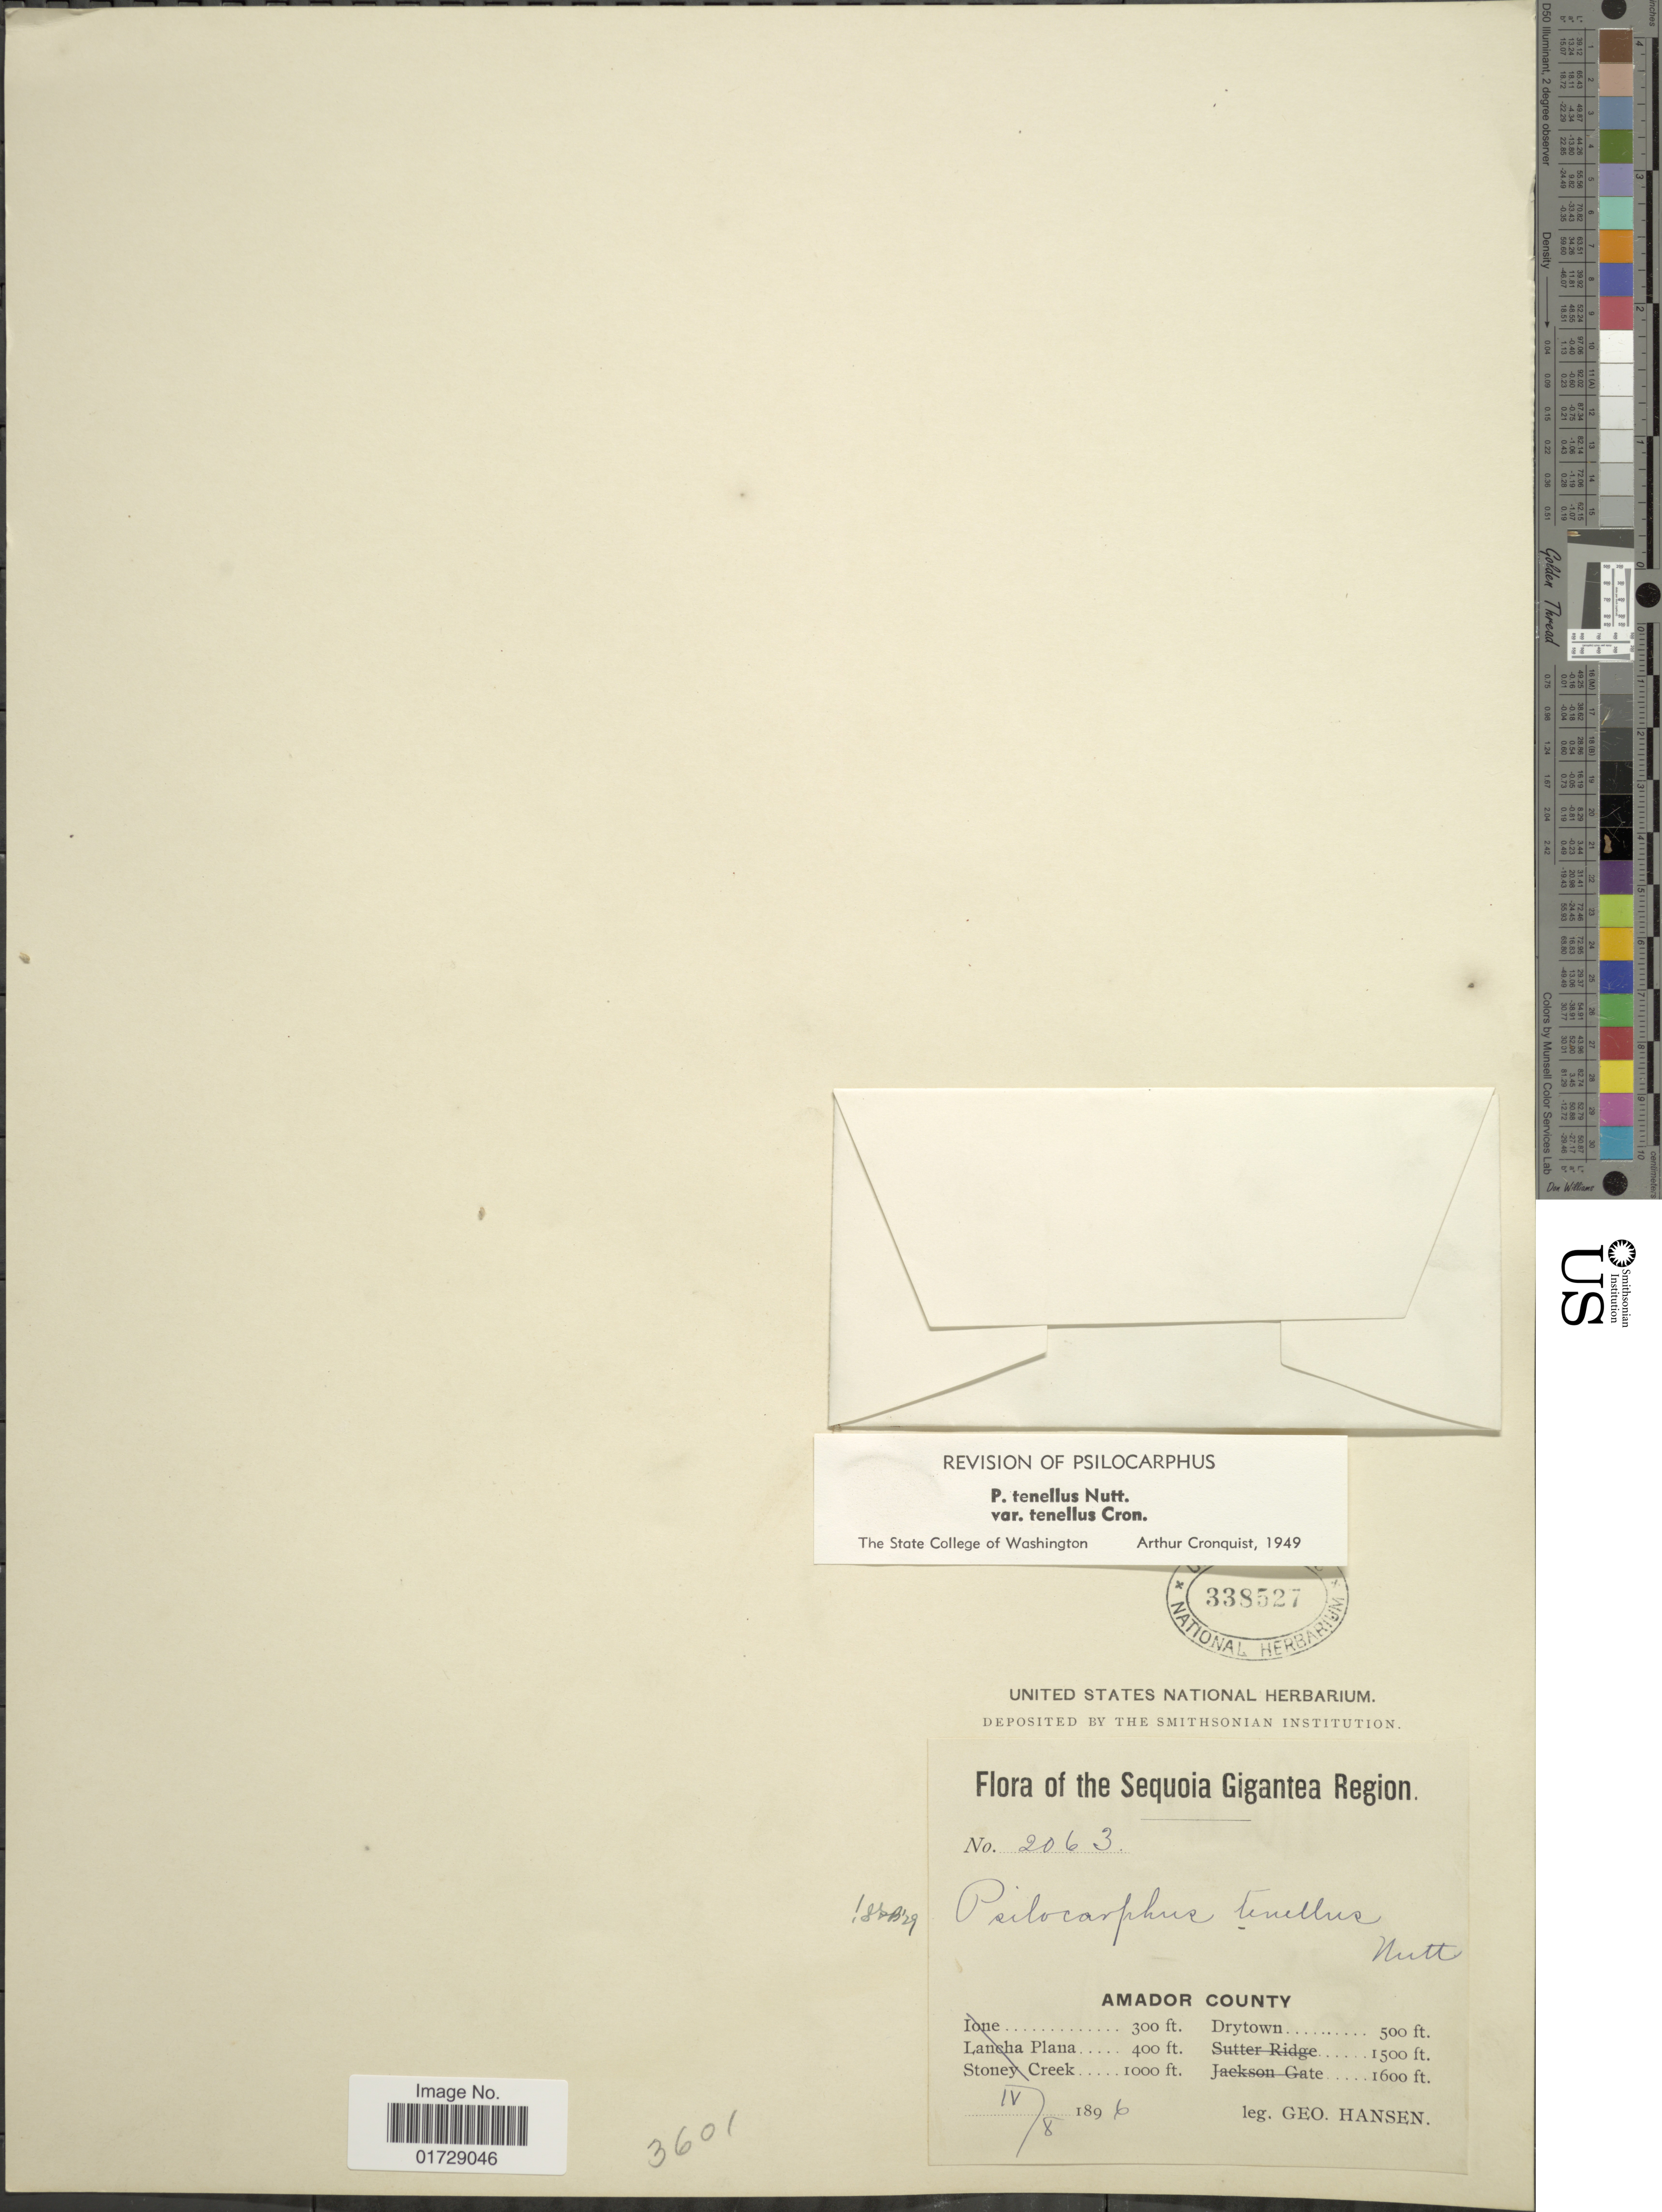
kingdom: Plantae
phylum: Tracheophyta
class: Magnoliopsida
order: Asterales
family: Asteraceae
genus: Psilocarphus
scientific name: Psilocarphus tenellus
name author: Nutt.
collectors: G. Hansen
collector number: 2063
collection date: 1896-04-05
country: United States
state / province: California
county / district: Amador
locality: Sequoia Gigantea Region, Amador County, Drytown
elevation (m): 152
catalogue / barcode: US 338527